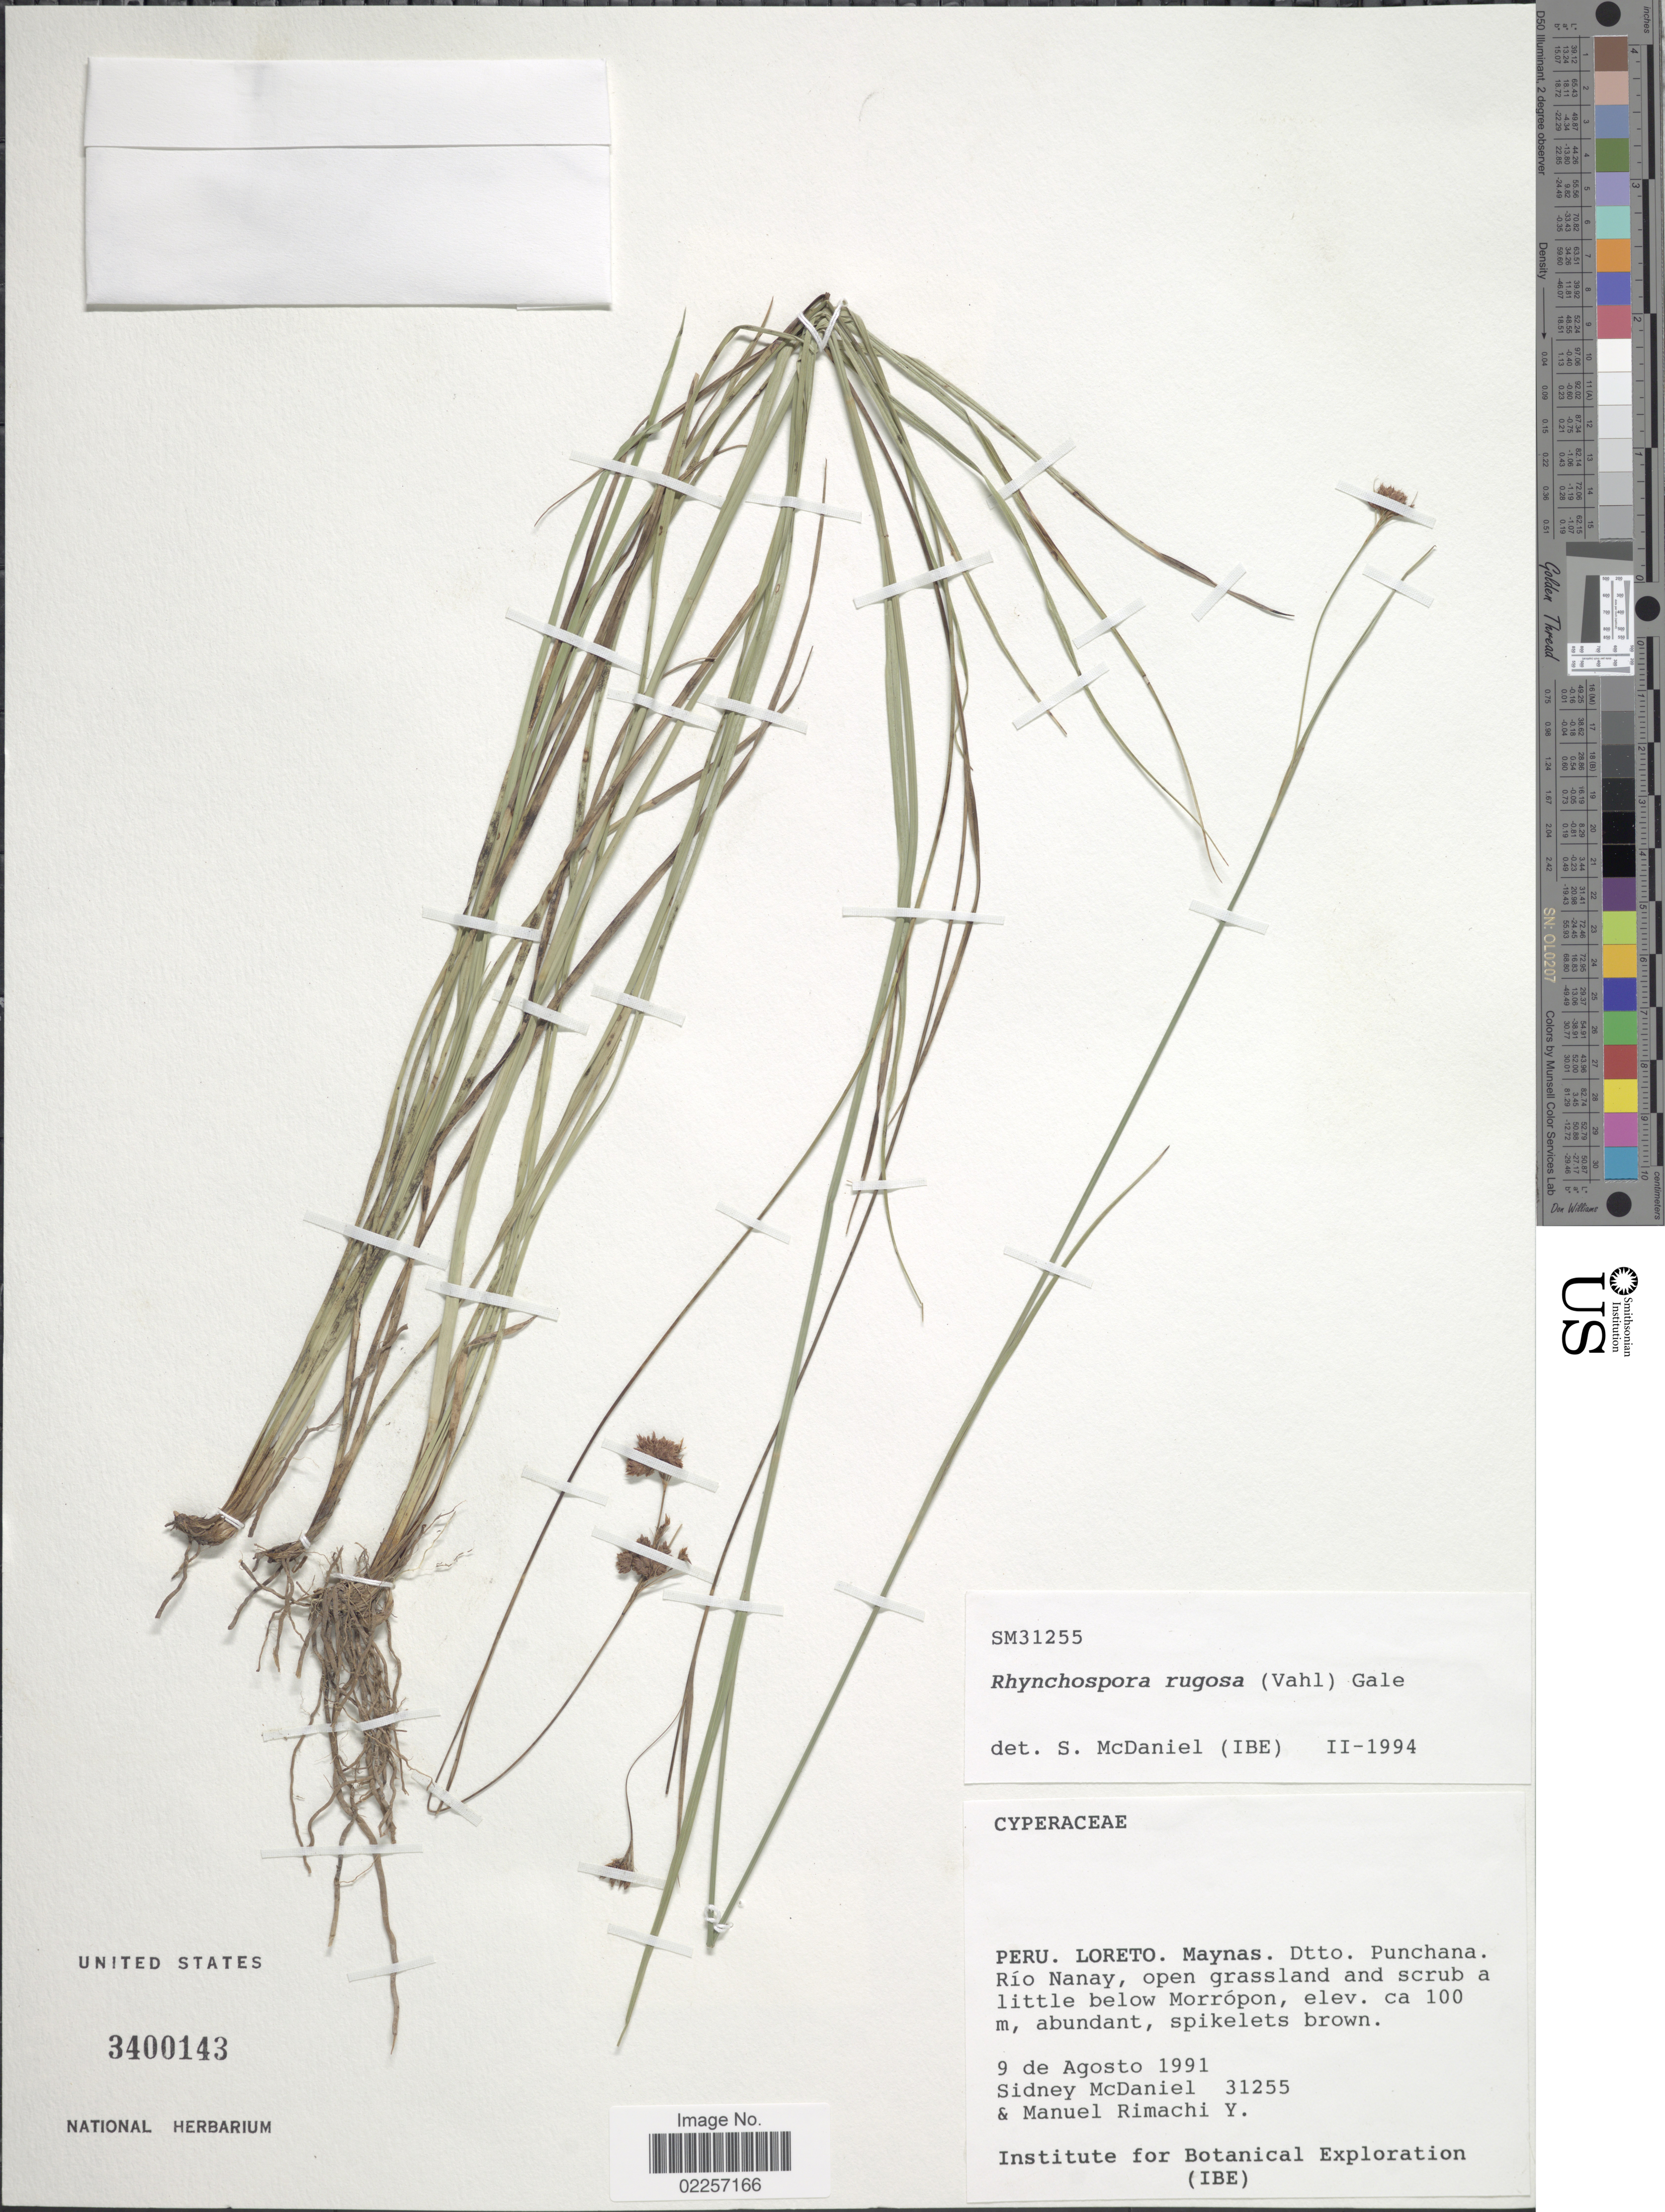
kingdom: Plantae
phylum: Tracheophyta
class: Liliopsida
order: Poales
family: Cyperaceae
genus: Rhynchospora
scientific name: Rhynchospora rugosa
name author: (Vahl) Gale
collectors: S. McDaniel & M. Rimachi Y.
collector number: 31255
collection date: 1991-08-09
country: Peru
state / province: Loreto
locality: Maynas. Dtto. Punchana. Rio Nanay, open grassland and scrub a little below Morropon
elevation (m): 100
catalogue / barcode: US 3400143